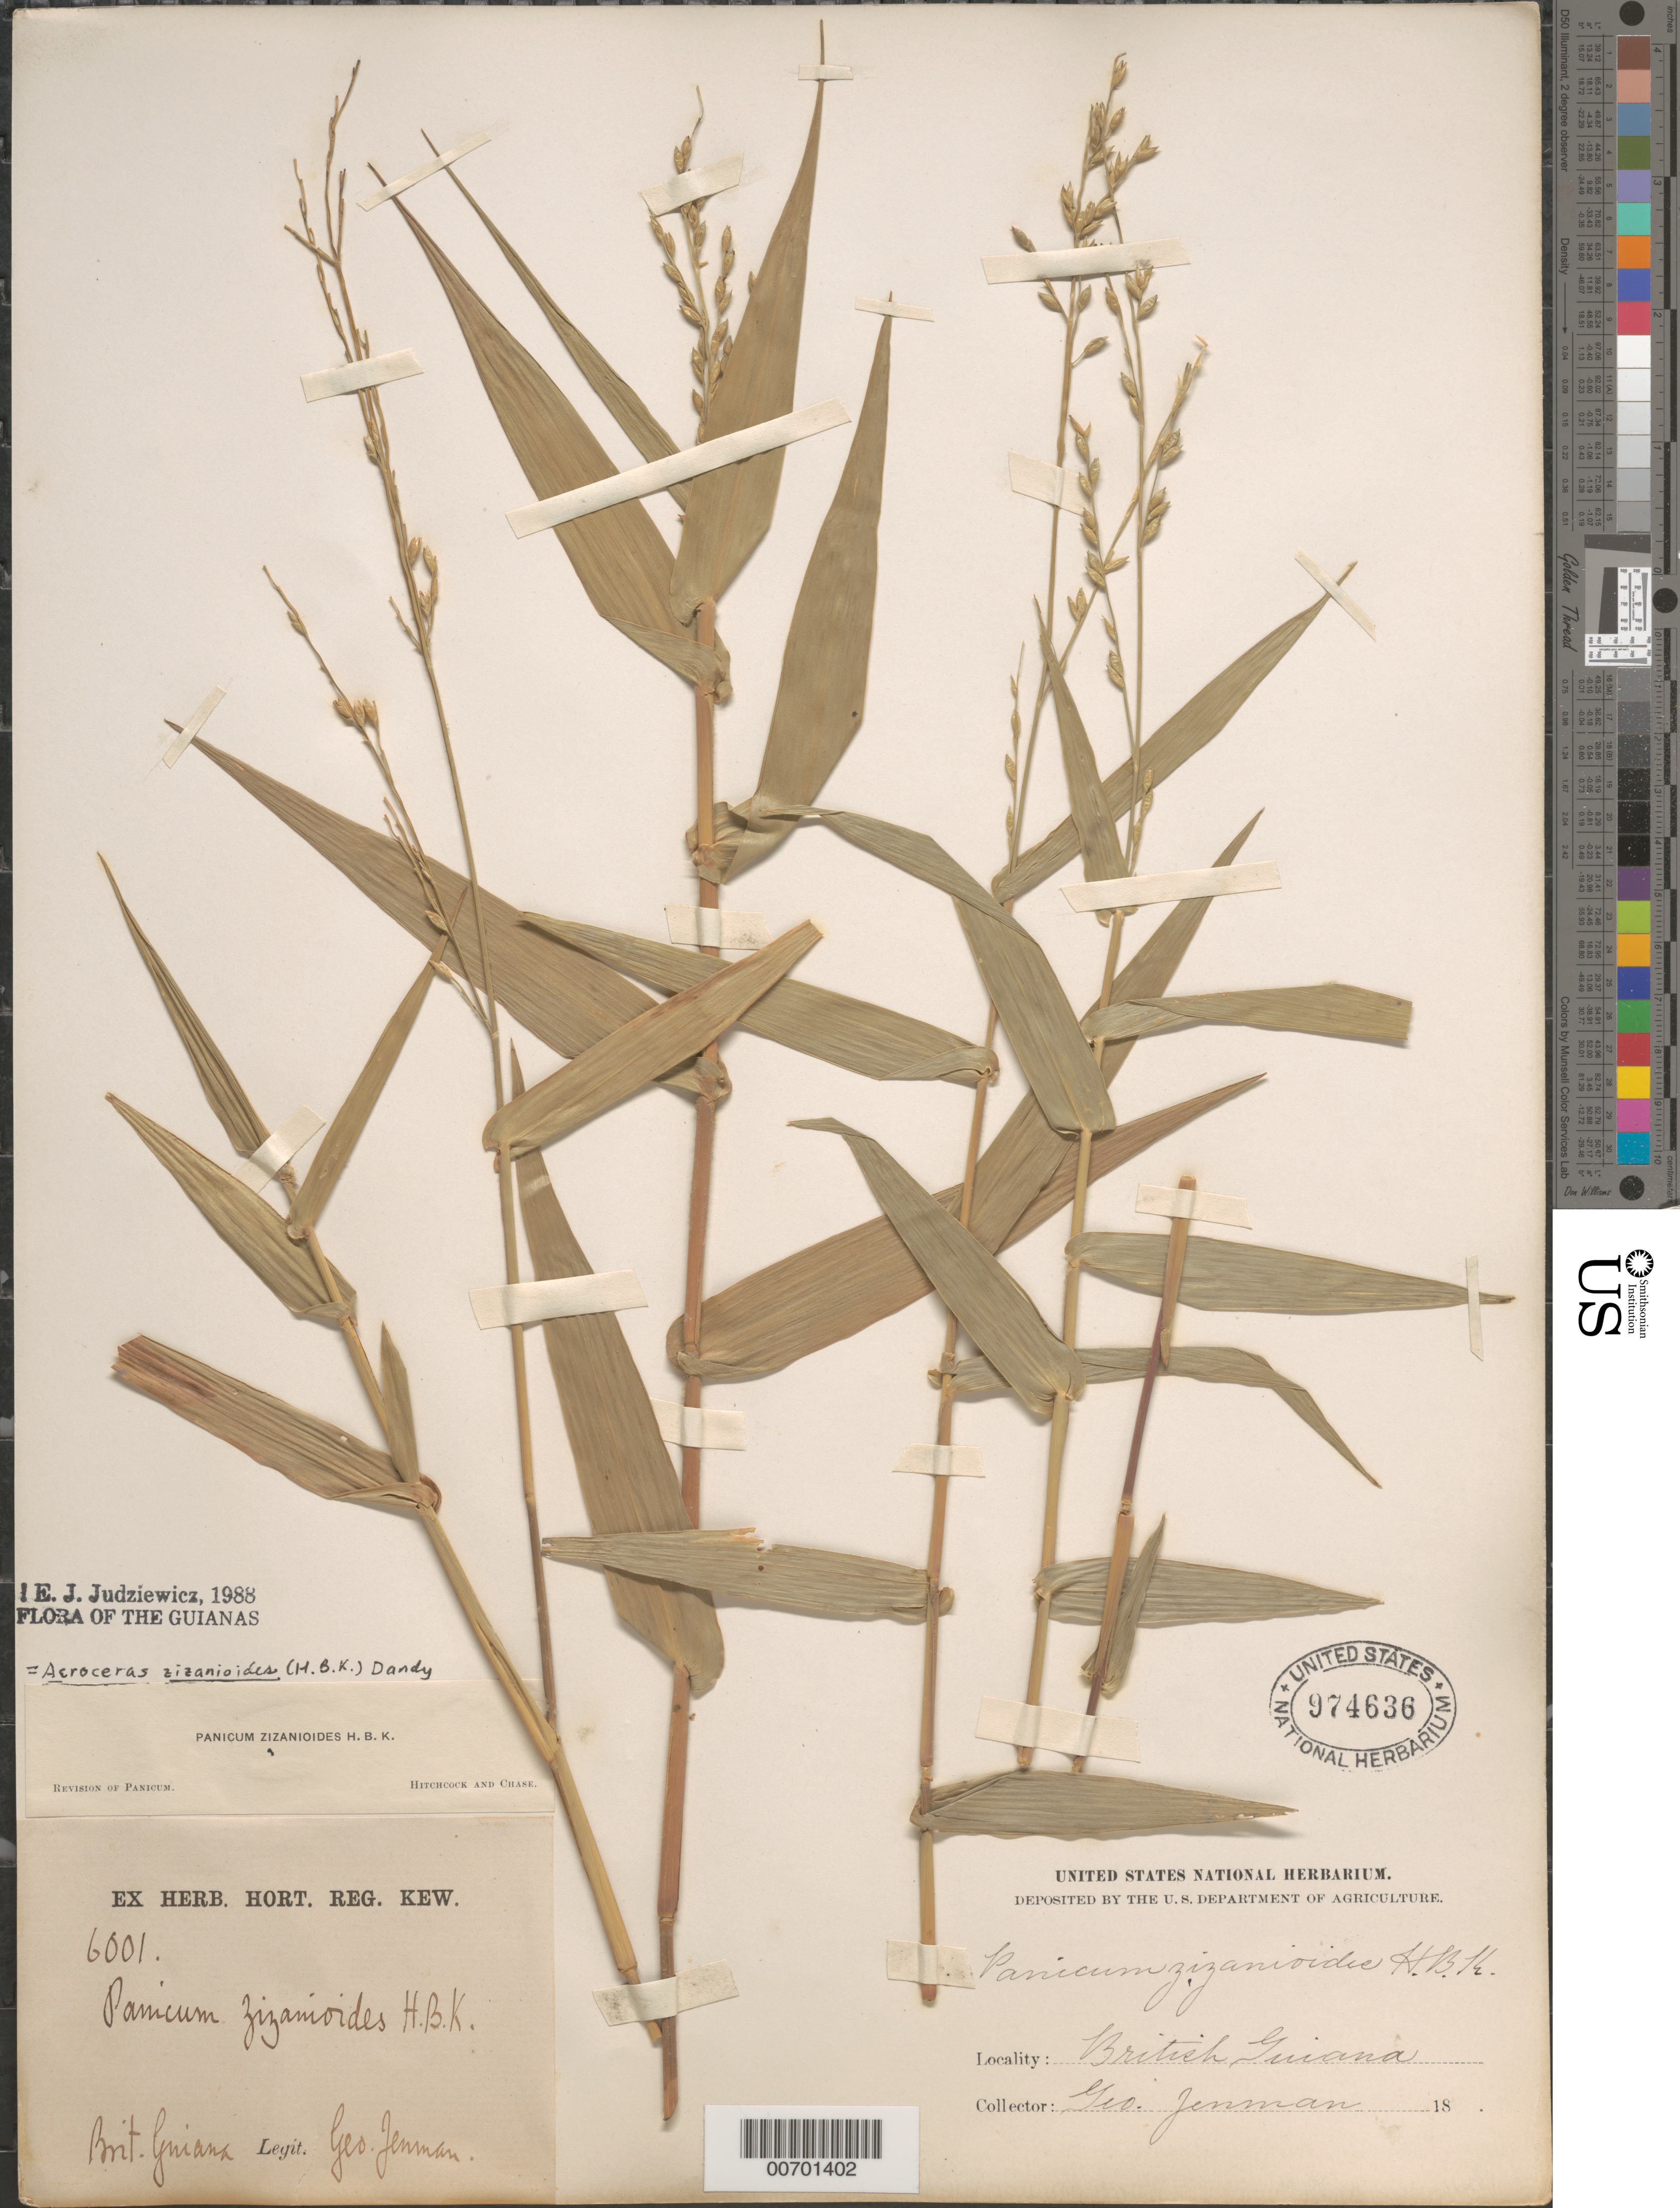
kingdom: Plantae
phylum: Tracheophyta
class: Liliopsida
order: Poales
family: Poaceae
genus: Acroceras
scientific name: Acroceras zizanioides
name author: (Kunth) Dandy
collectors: G. S. Jenman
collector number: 6001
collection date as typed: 18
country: Guyana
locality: The Guianas. Brit. Guiana. British Guiana.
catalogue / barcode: US 974636